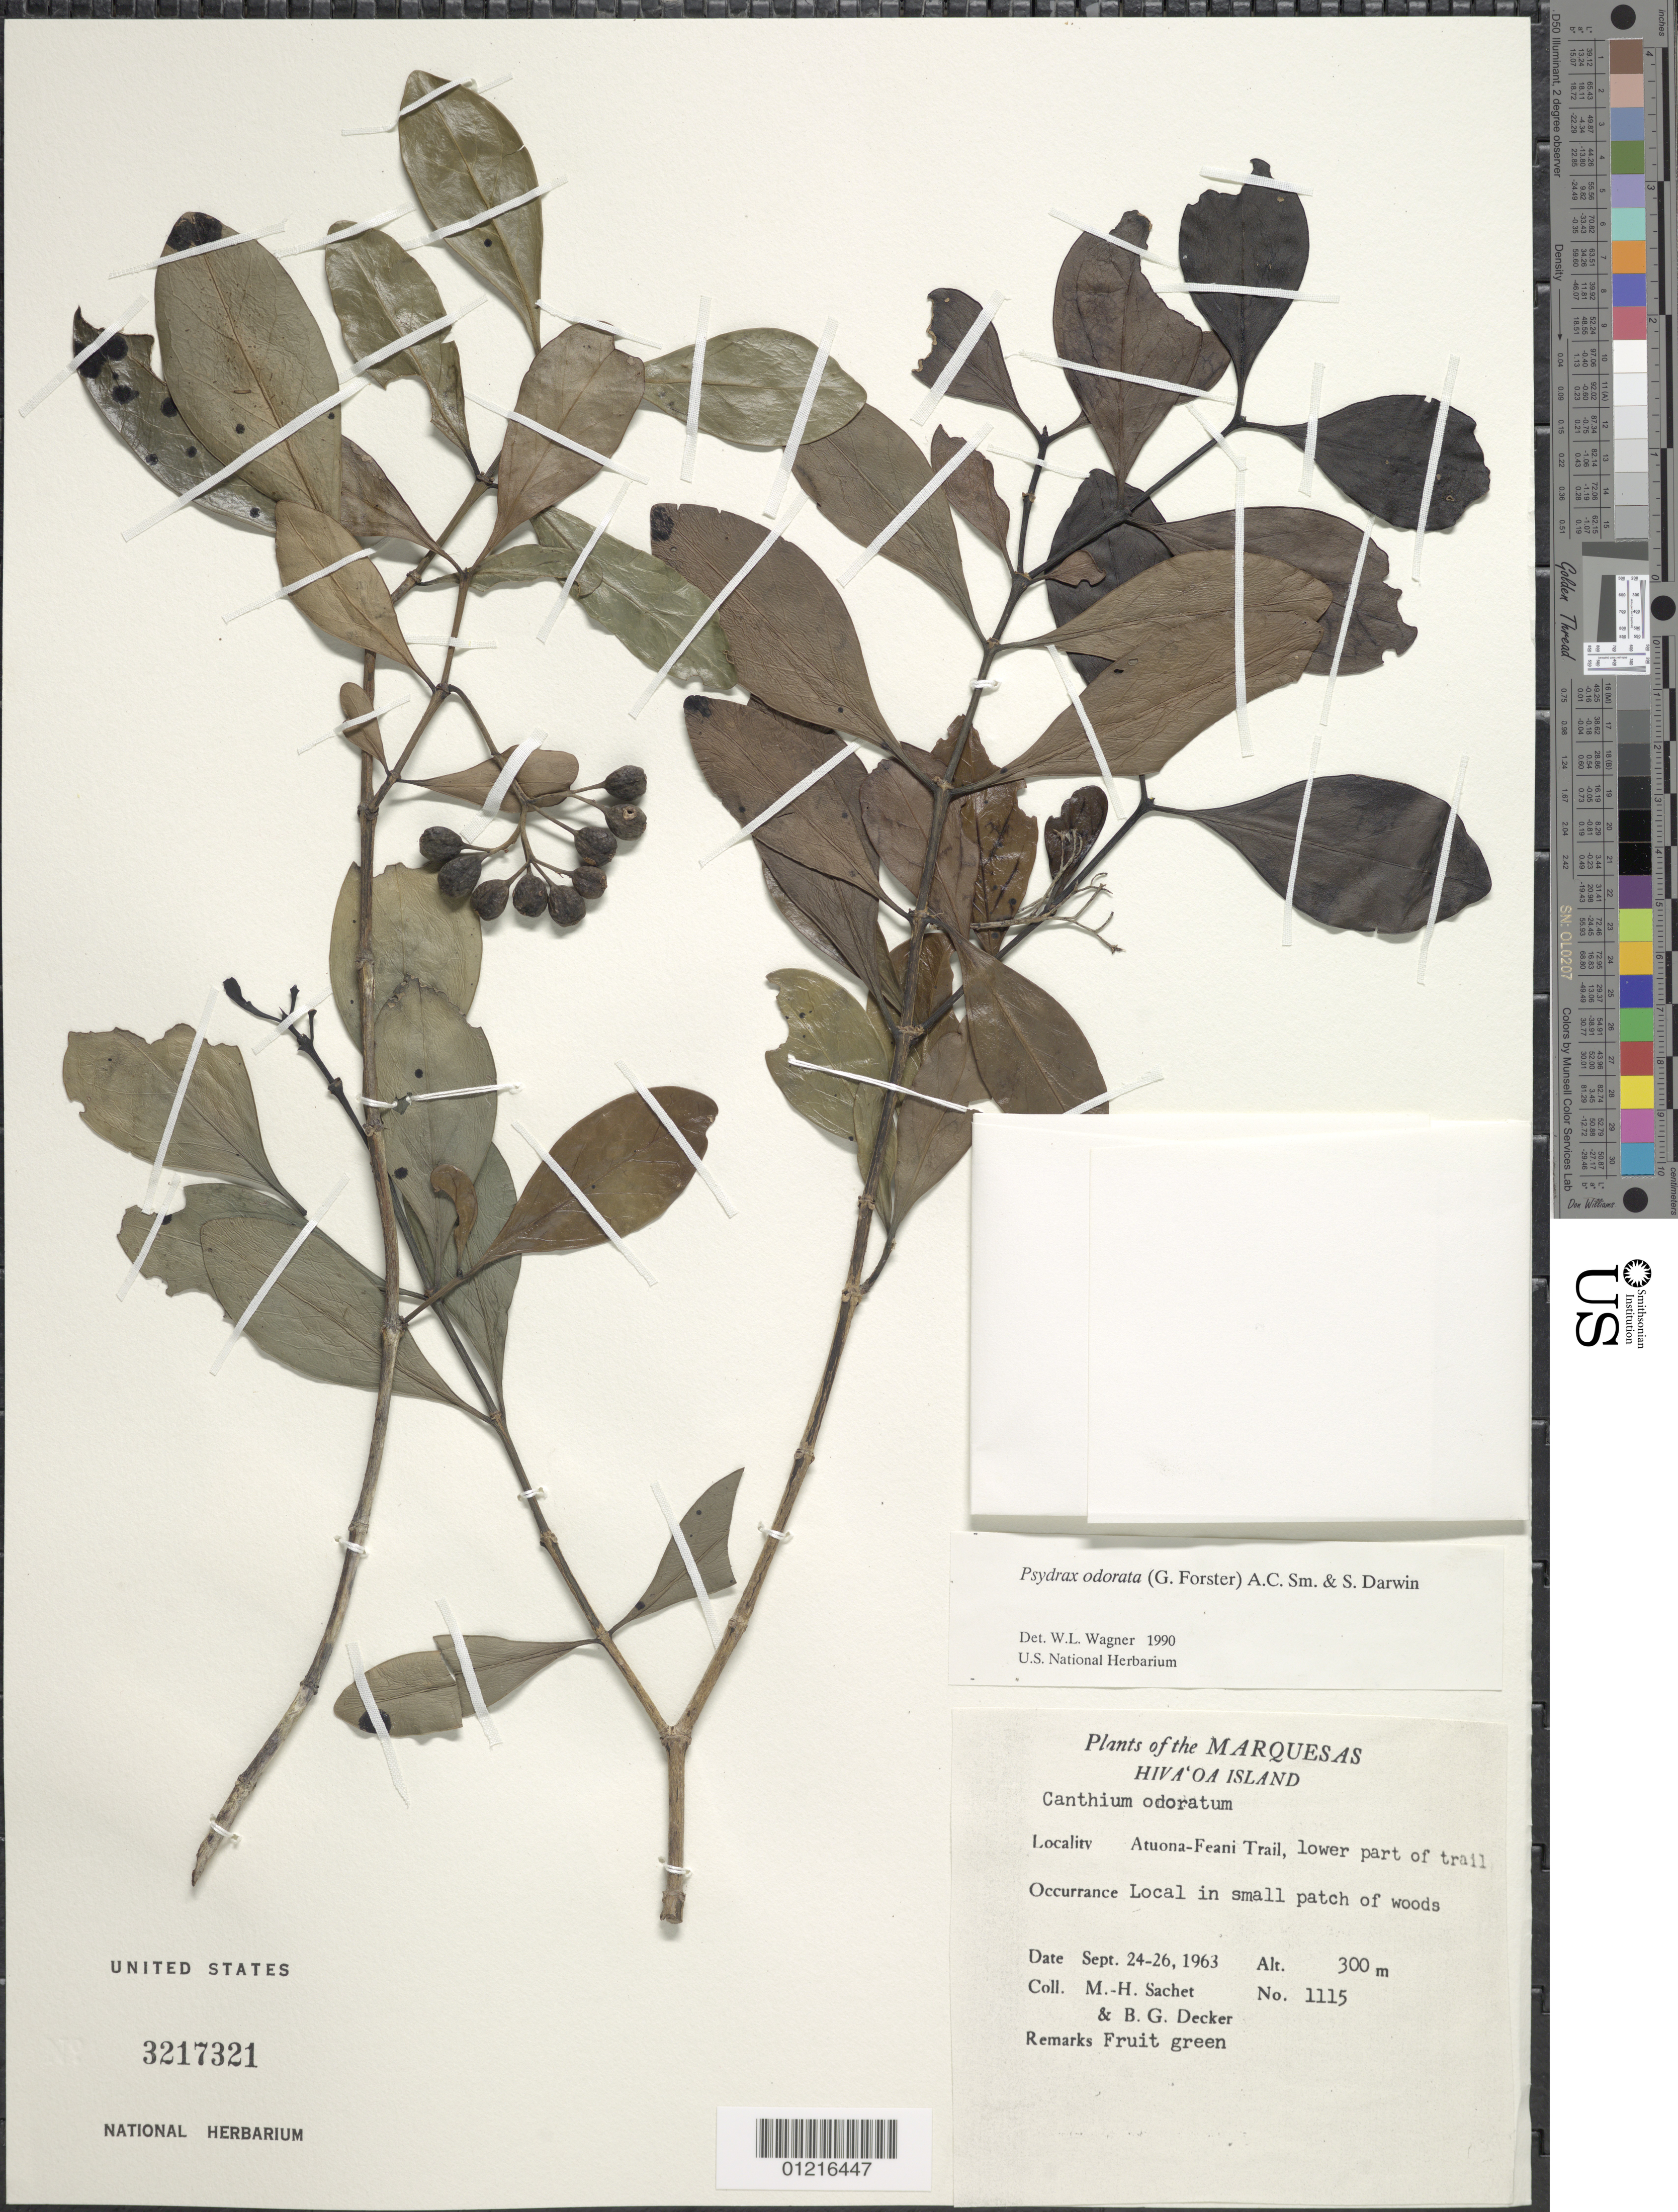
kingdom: Plantae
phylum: Tracheophyta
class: Magnoliopsida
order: Gentianales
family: Rubiaceae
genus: Psydrax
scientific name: Psydrax odorata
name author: (G. Forst.) A.C. Sm. & S.P. Darwin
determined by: Wagner, W. L., (BOT), Smithsonian Institution - National Museum of Natural History (UNITED STATES)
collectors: M.-H. Sachet & B. G. Decker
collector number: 1115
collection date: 1963-09-24/1963-09-26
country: French Polynesia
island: Hiva Oa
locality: Atuona-Feani Trail, lower part of trail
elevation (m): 300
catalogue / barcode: US 3217321